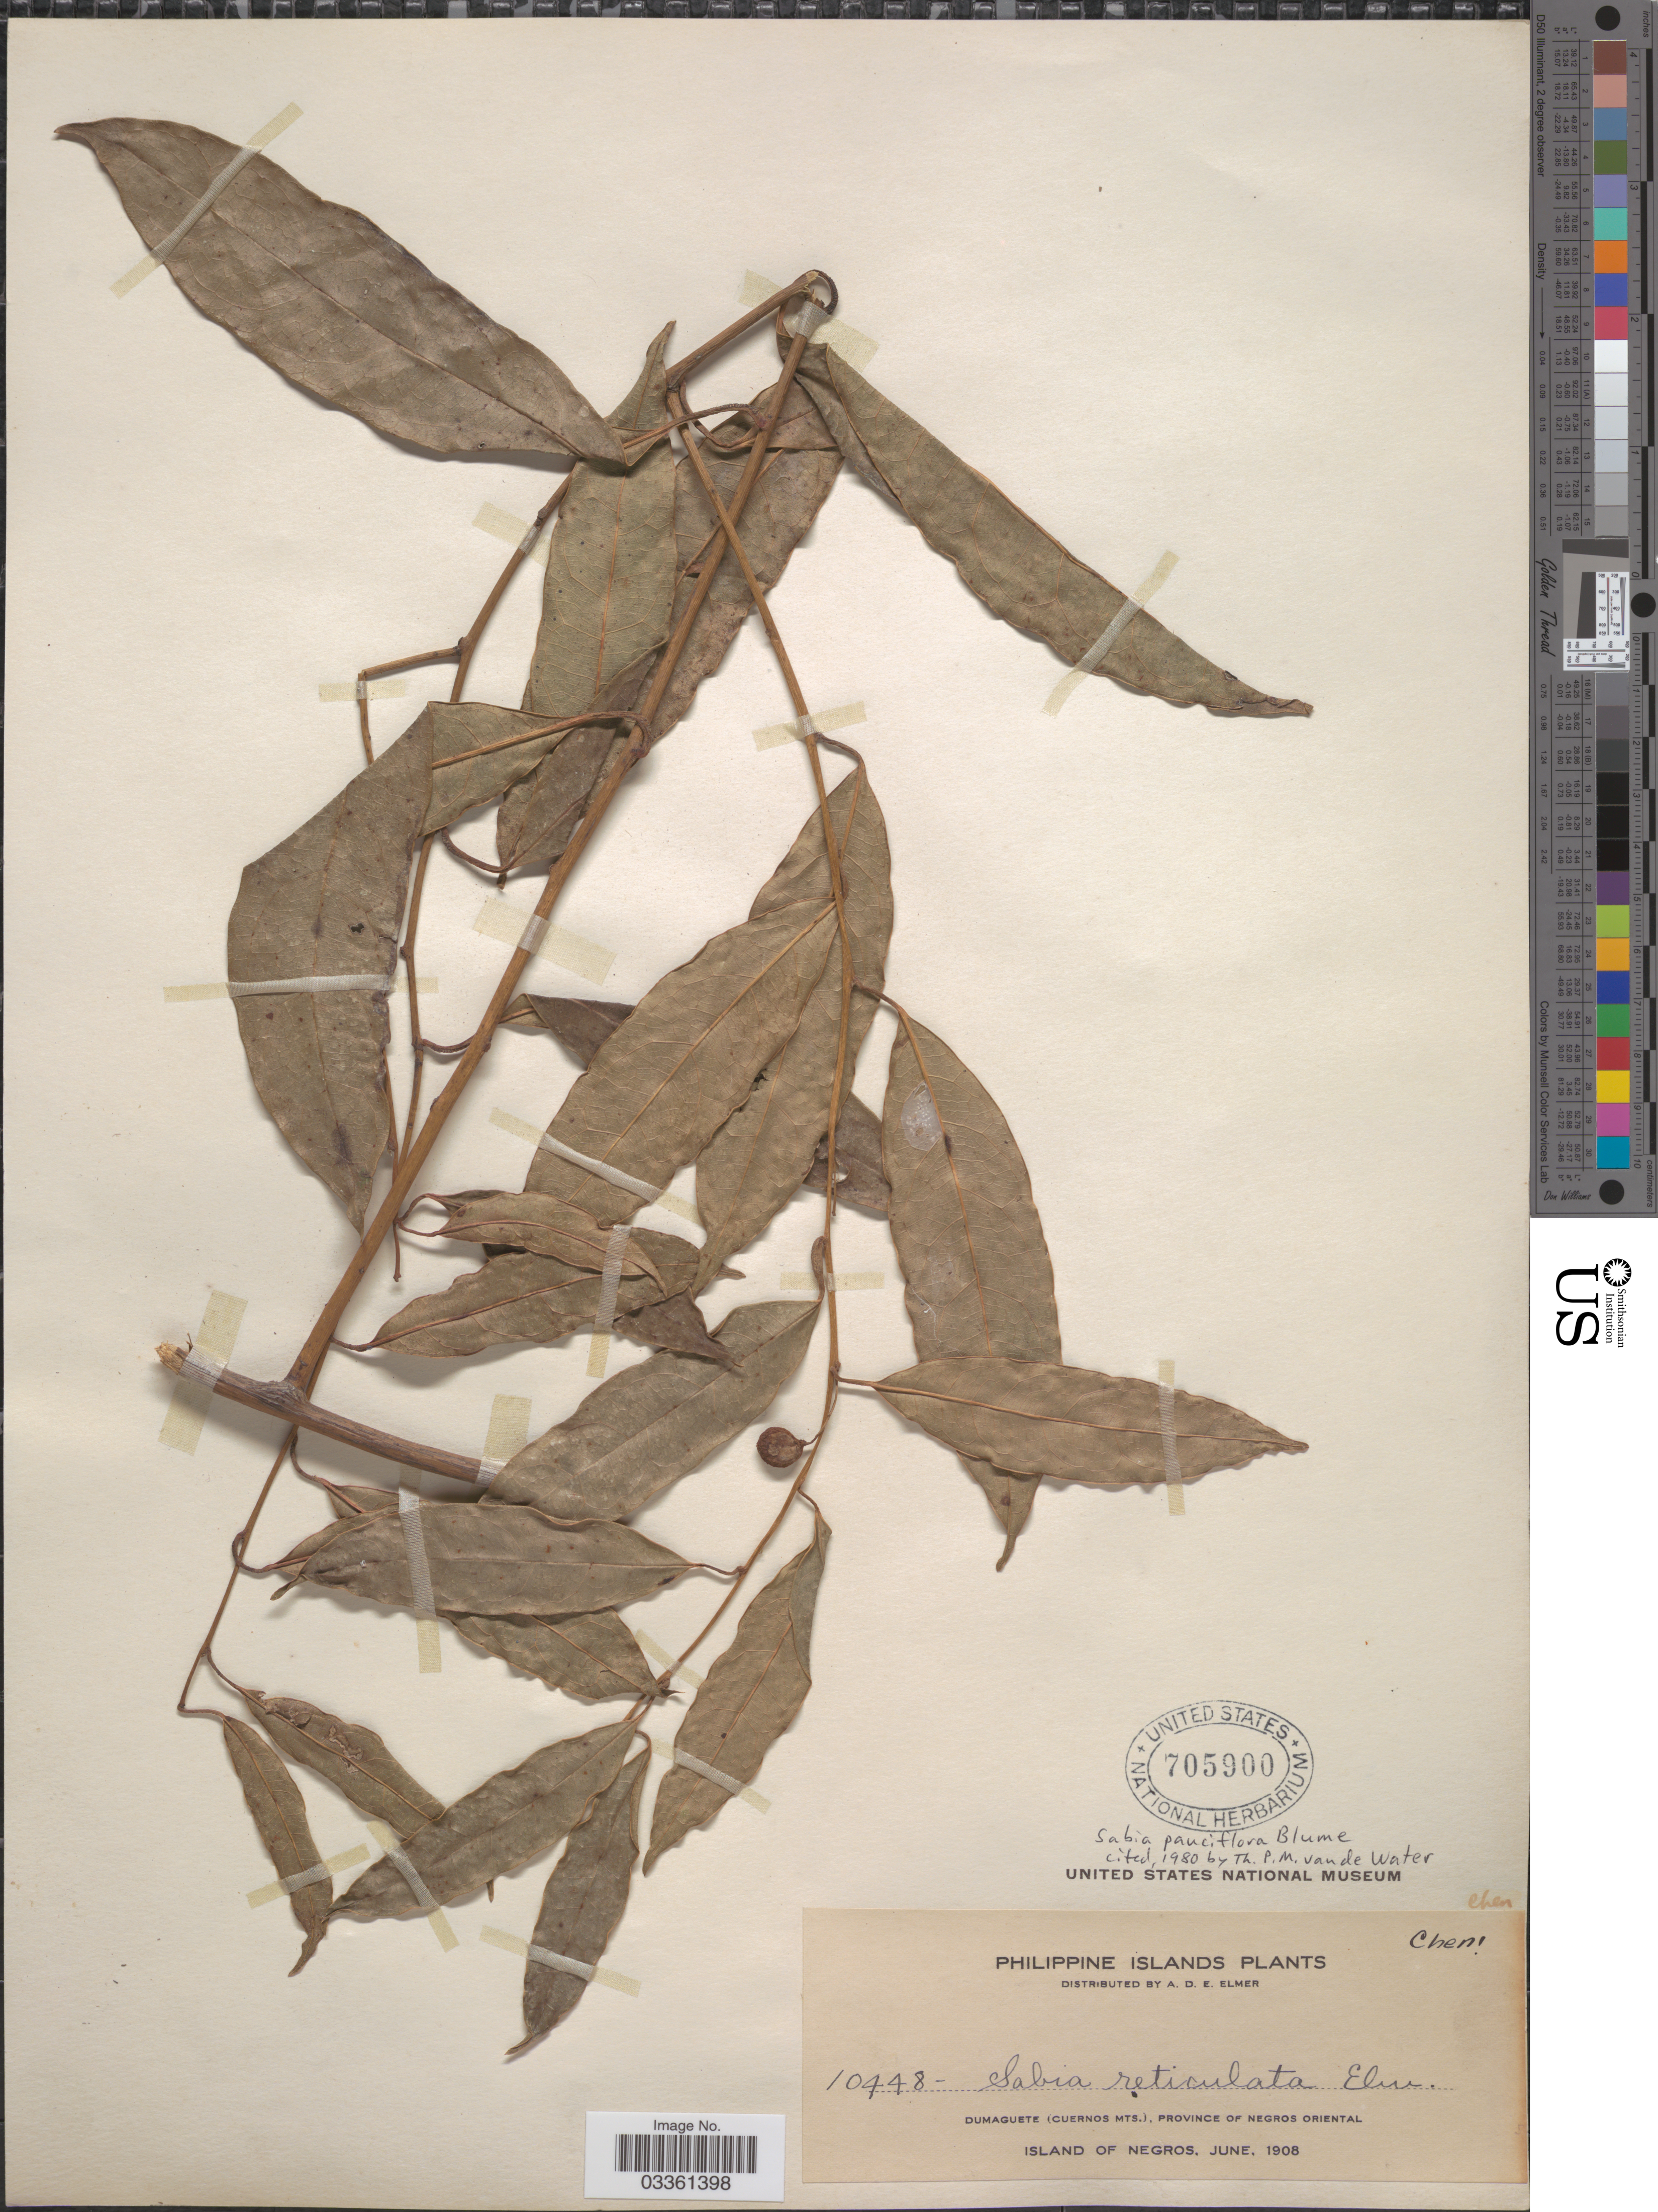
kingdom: Plantae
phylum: Tracheophyta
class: Magnoliopsida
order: Proteales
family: Sabiaceae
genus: Sabia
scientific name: Sabia pauciflora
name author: Blume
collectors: A. D. E. Elmer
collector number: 10448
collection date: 1908-06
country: Philippines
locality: Philippine Islands. Dumaguete (Cuernos Mts.), Province of Negros Oriental. Island of Negros.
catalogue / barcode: US 705900